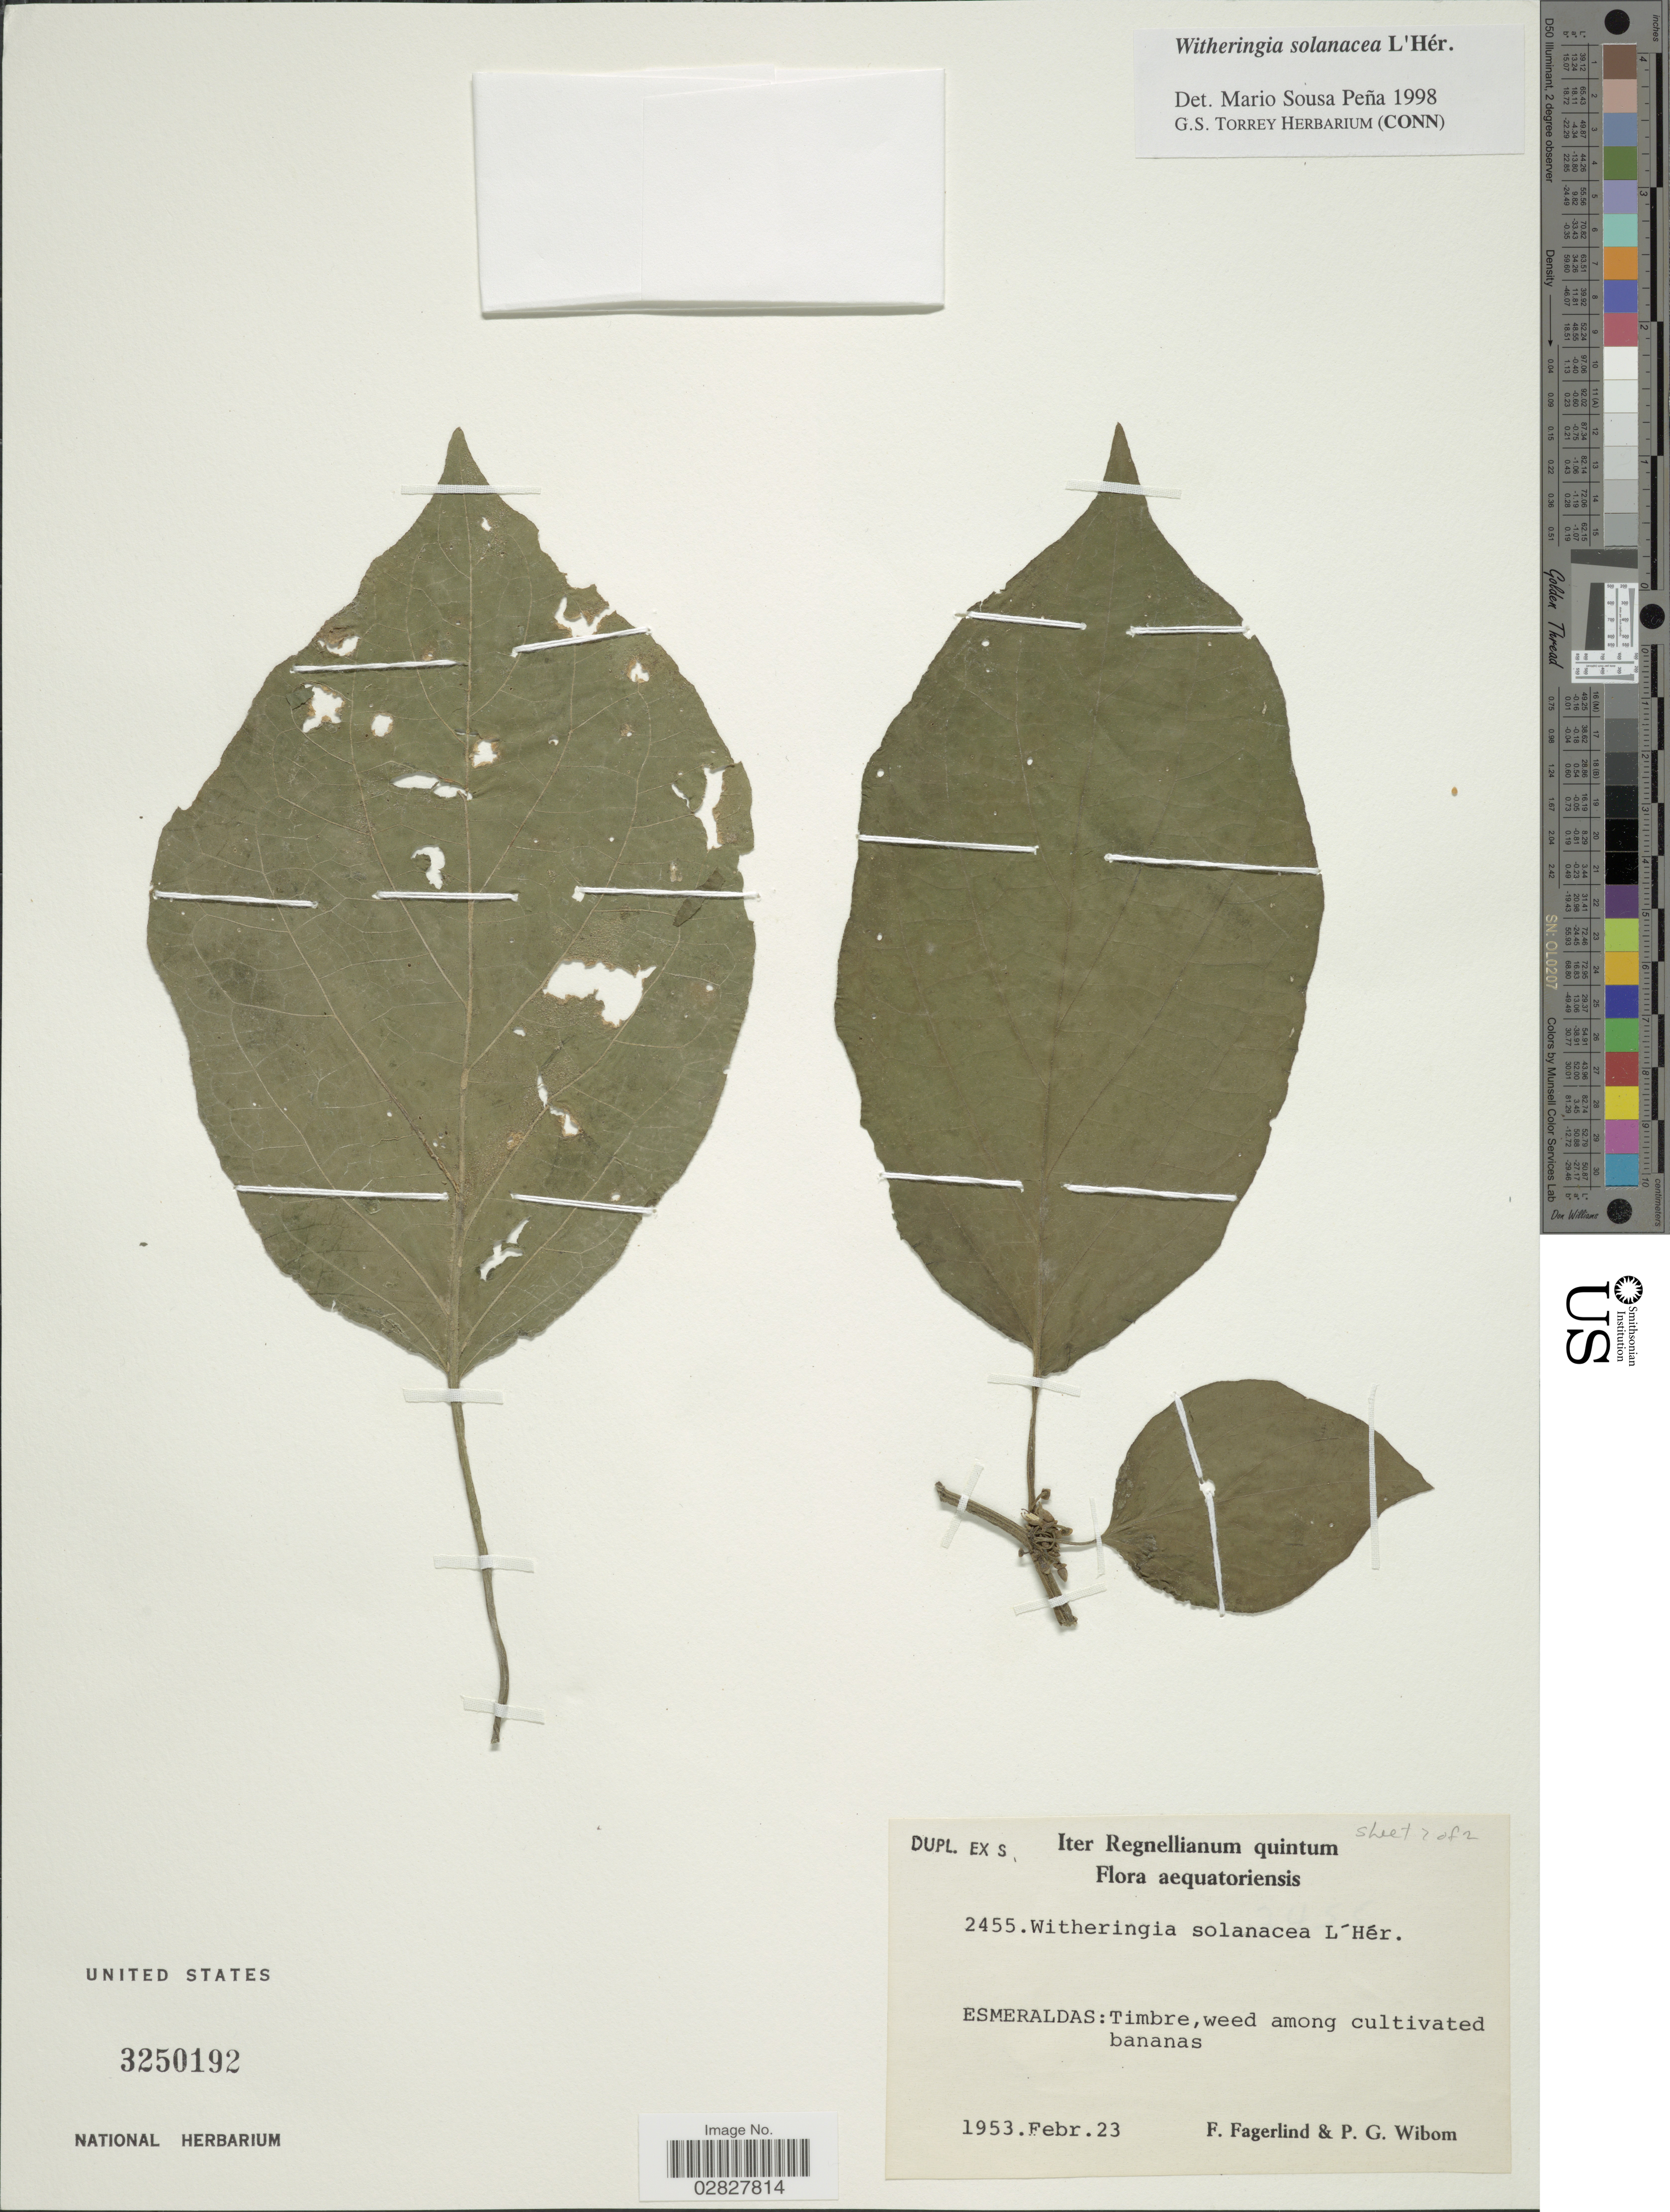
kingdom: Plantae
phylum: Tracheophyta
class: Magnoliopsida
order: Solanales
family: Solanaceae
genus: Witheringia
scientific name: Witheringia solanacea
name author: L'Hér.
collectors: F. Fagerlind & P. Wibom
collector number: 2455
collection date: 1953-02-23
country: Ecuador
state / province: Esmeraldas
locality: Esmeraldas: Timbre, weed among cultivated bananas.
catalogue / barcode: US 3250192